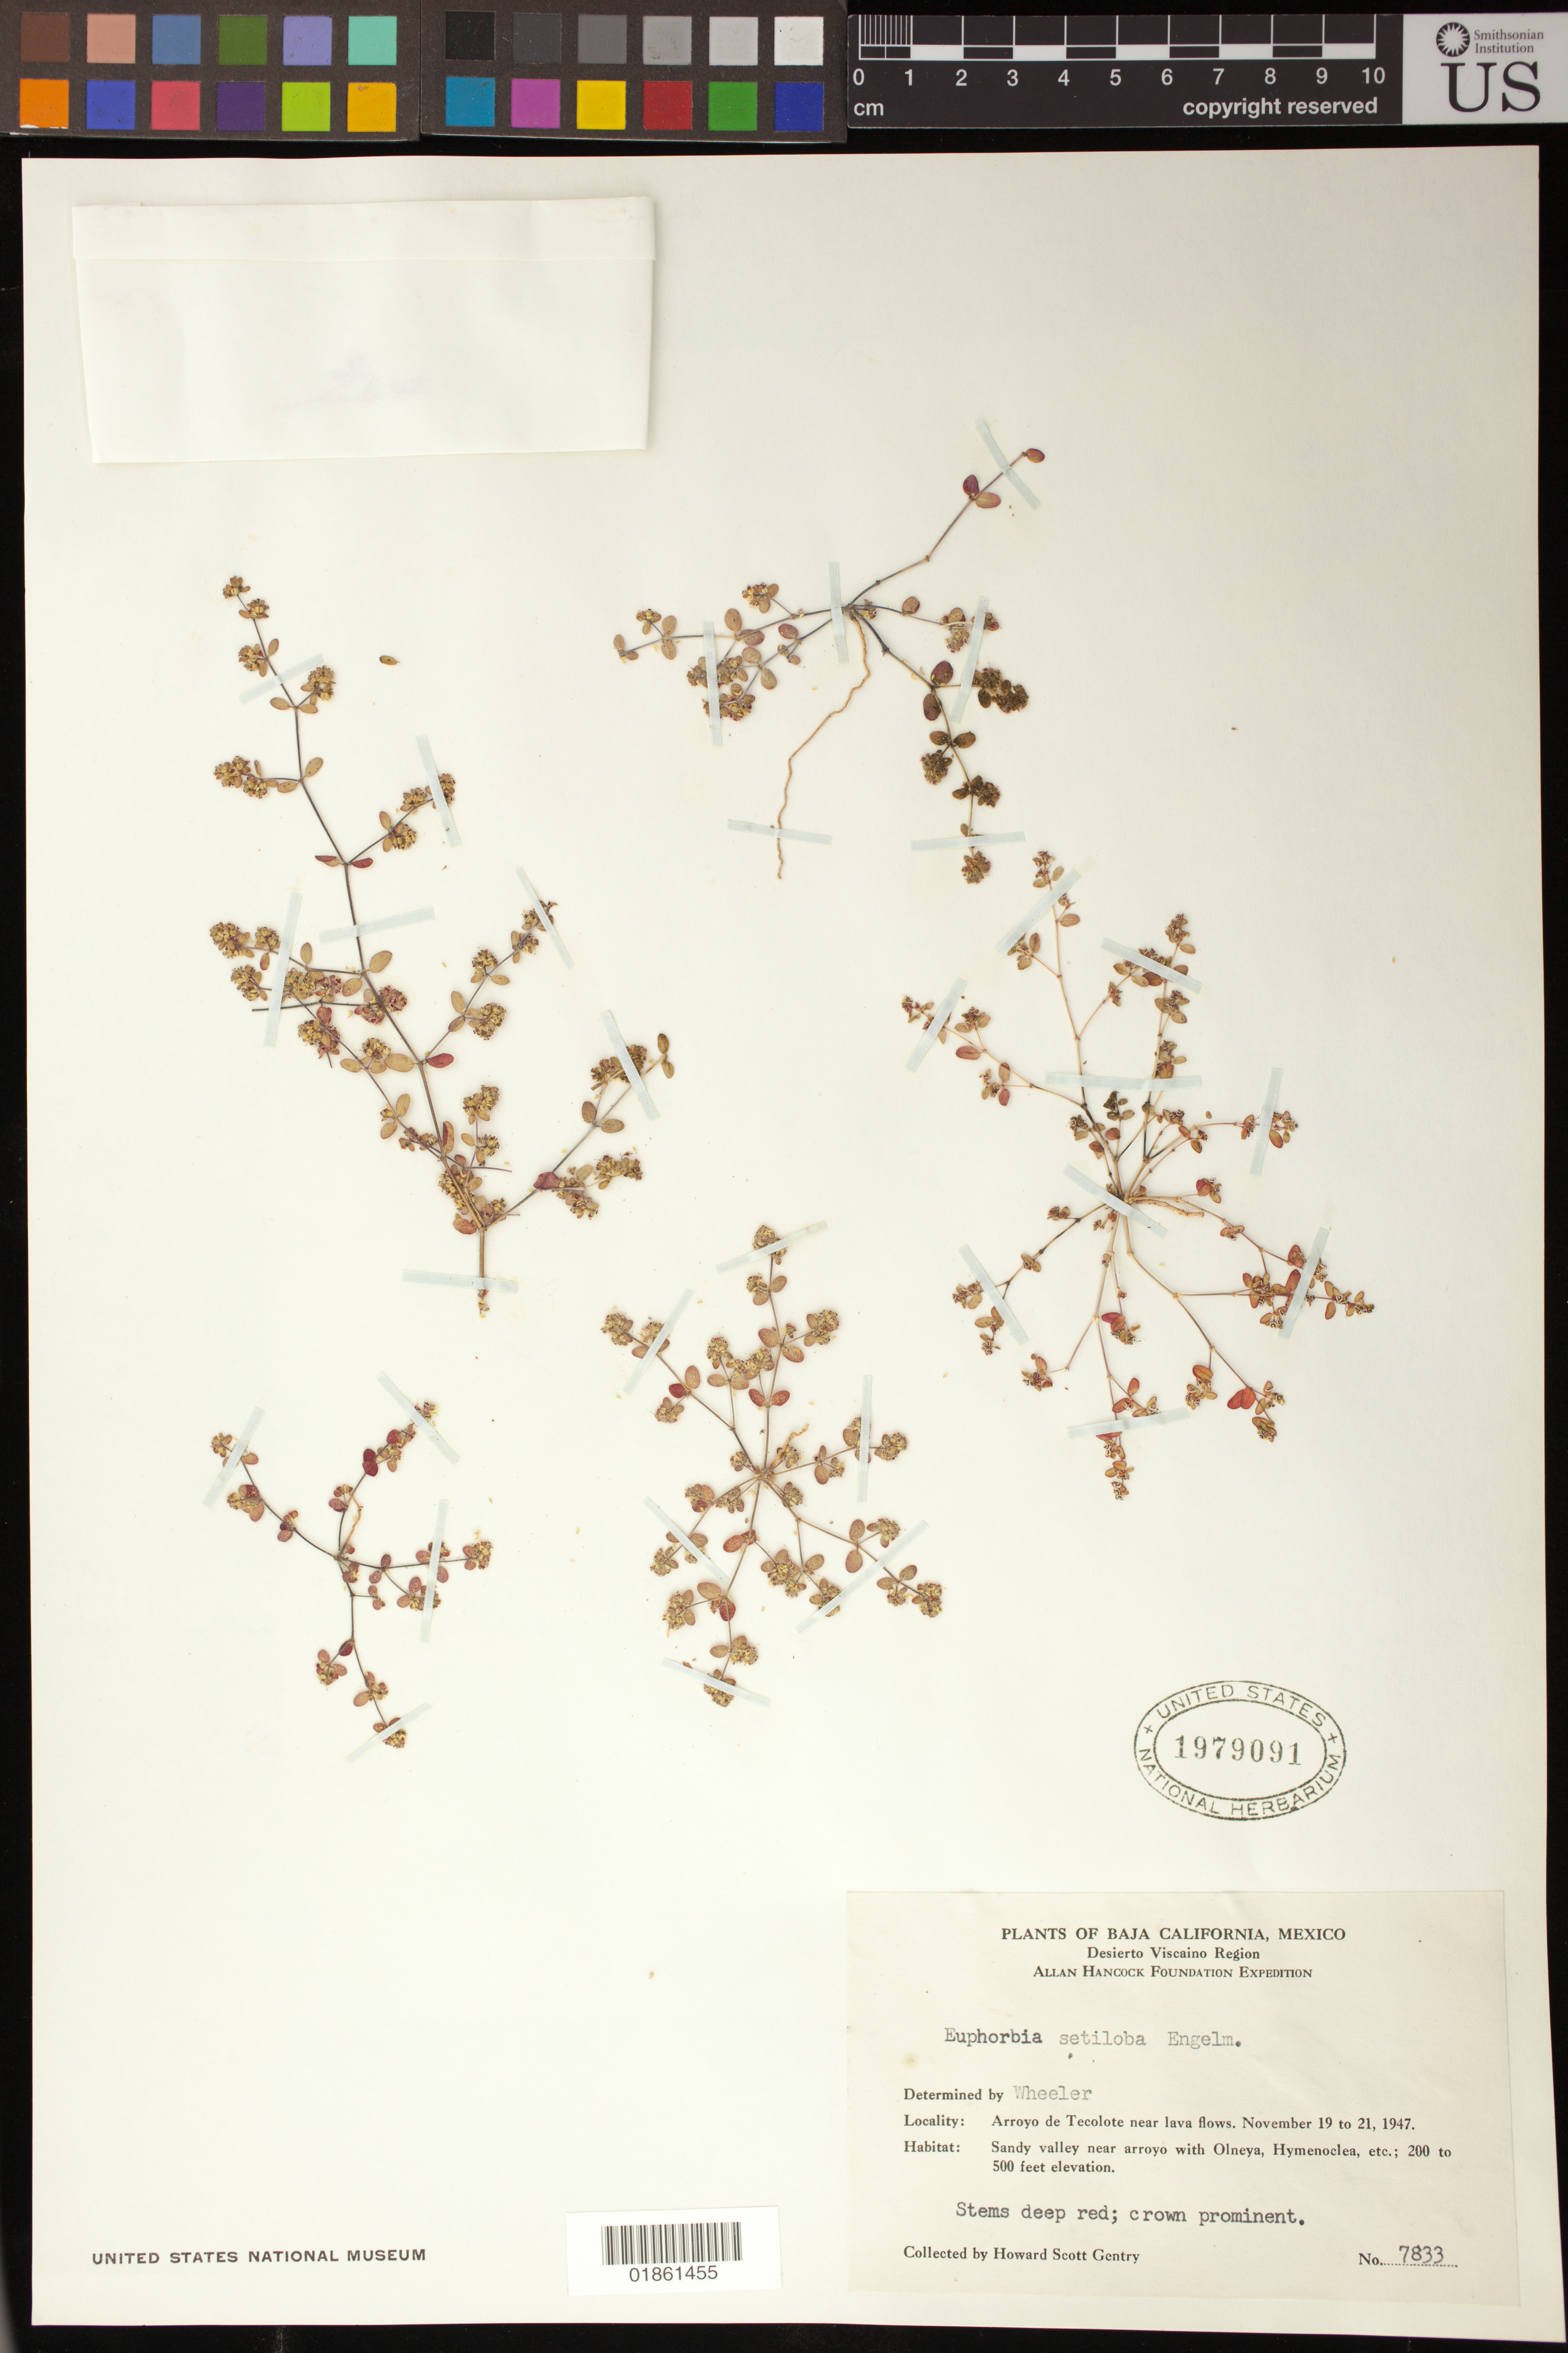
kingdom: Plantae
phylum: Tracheophyta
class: Magnoliopsida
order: Malpighiales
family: Euphorbiaceae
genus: Euphorbia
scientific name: Euphorbia setiloba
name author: Engelm.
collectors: H. S. Gentry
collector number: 7833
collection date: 1947-11-19/1947-11-21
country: Mexico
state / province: Baja California Sur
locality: Arroyo de Tecolote near lava flows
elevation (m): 61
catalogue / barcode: US 1979091